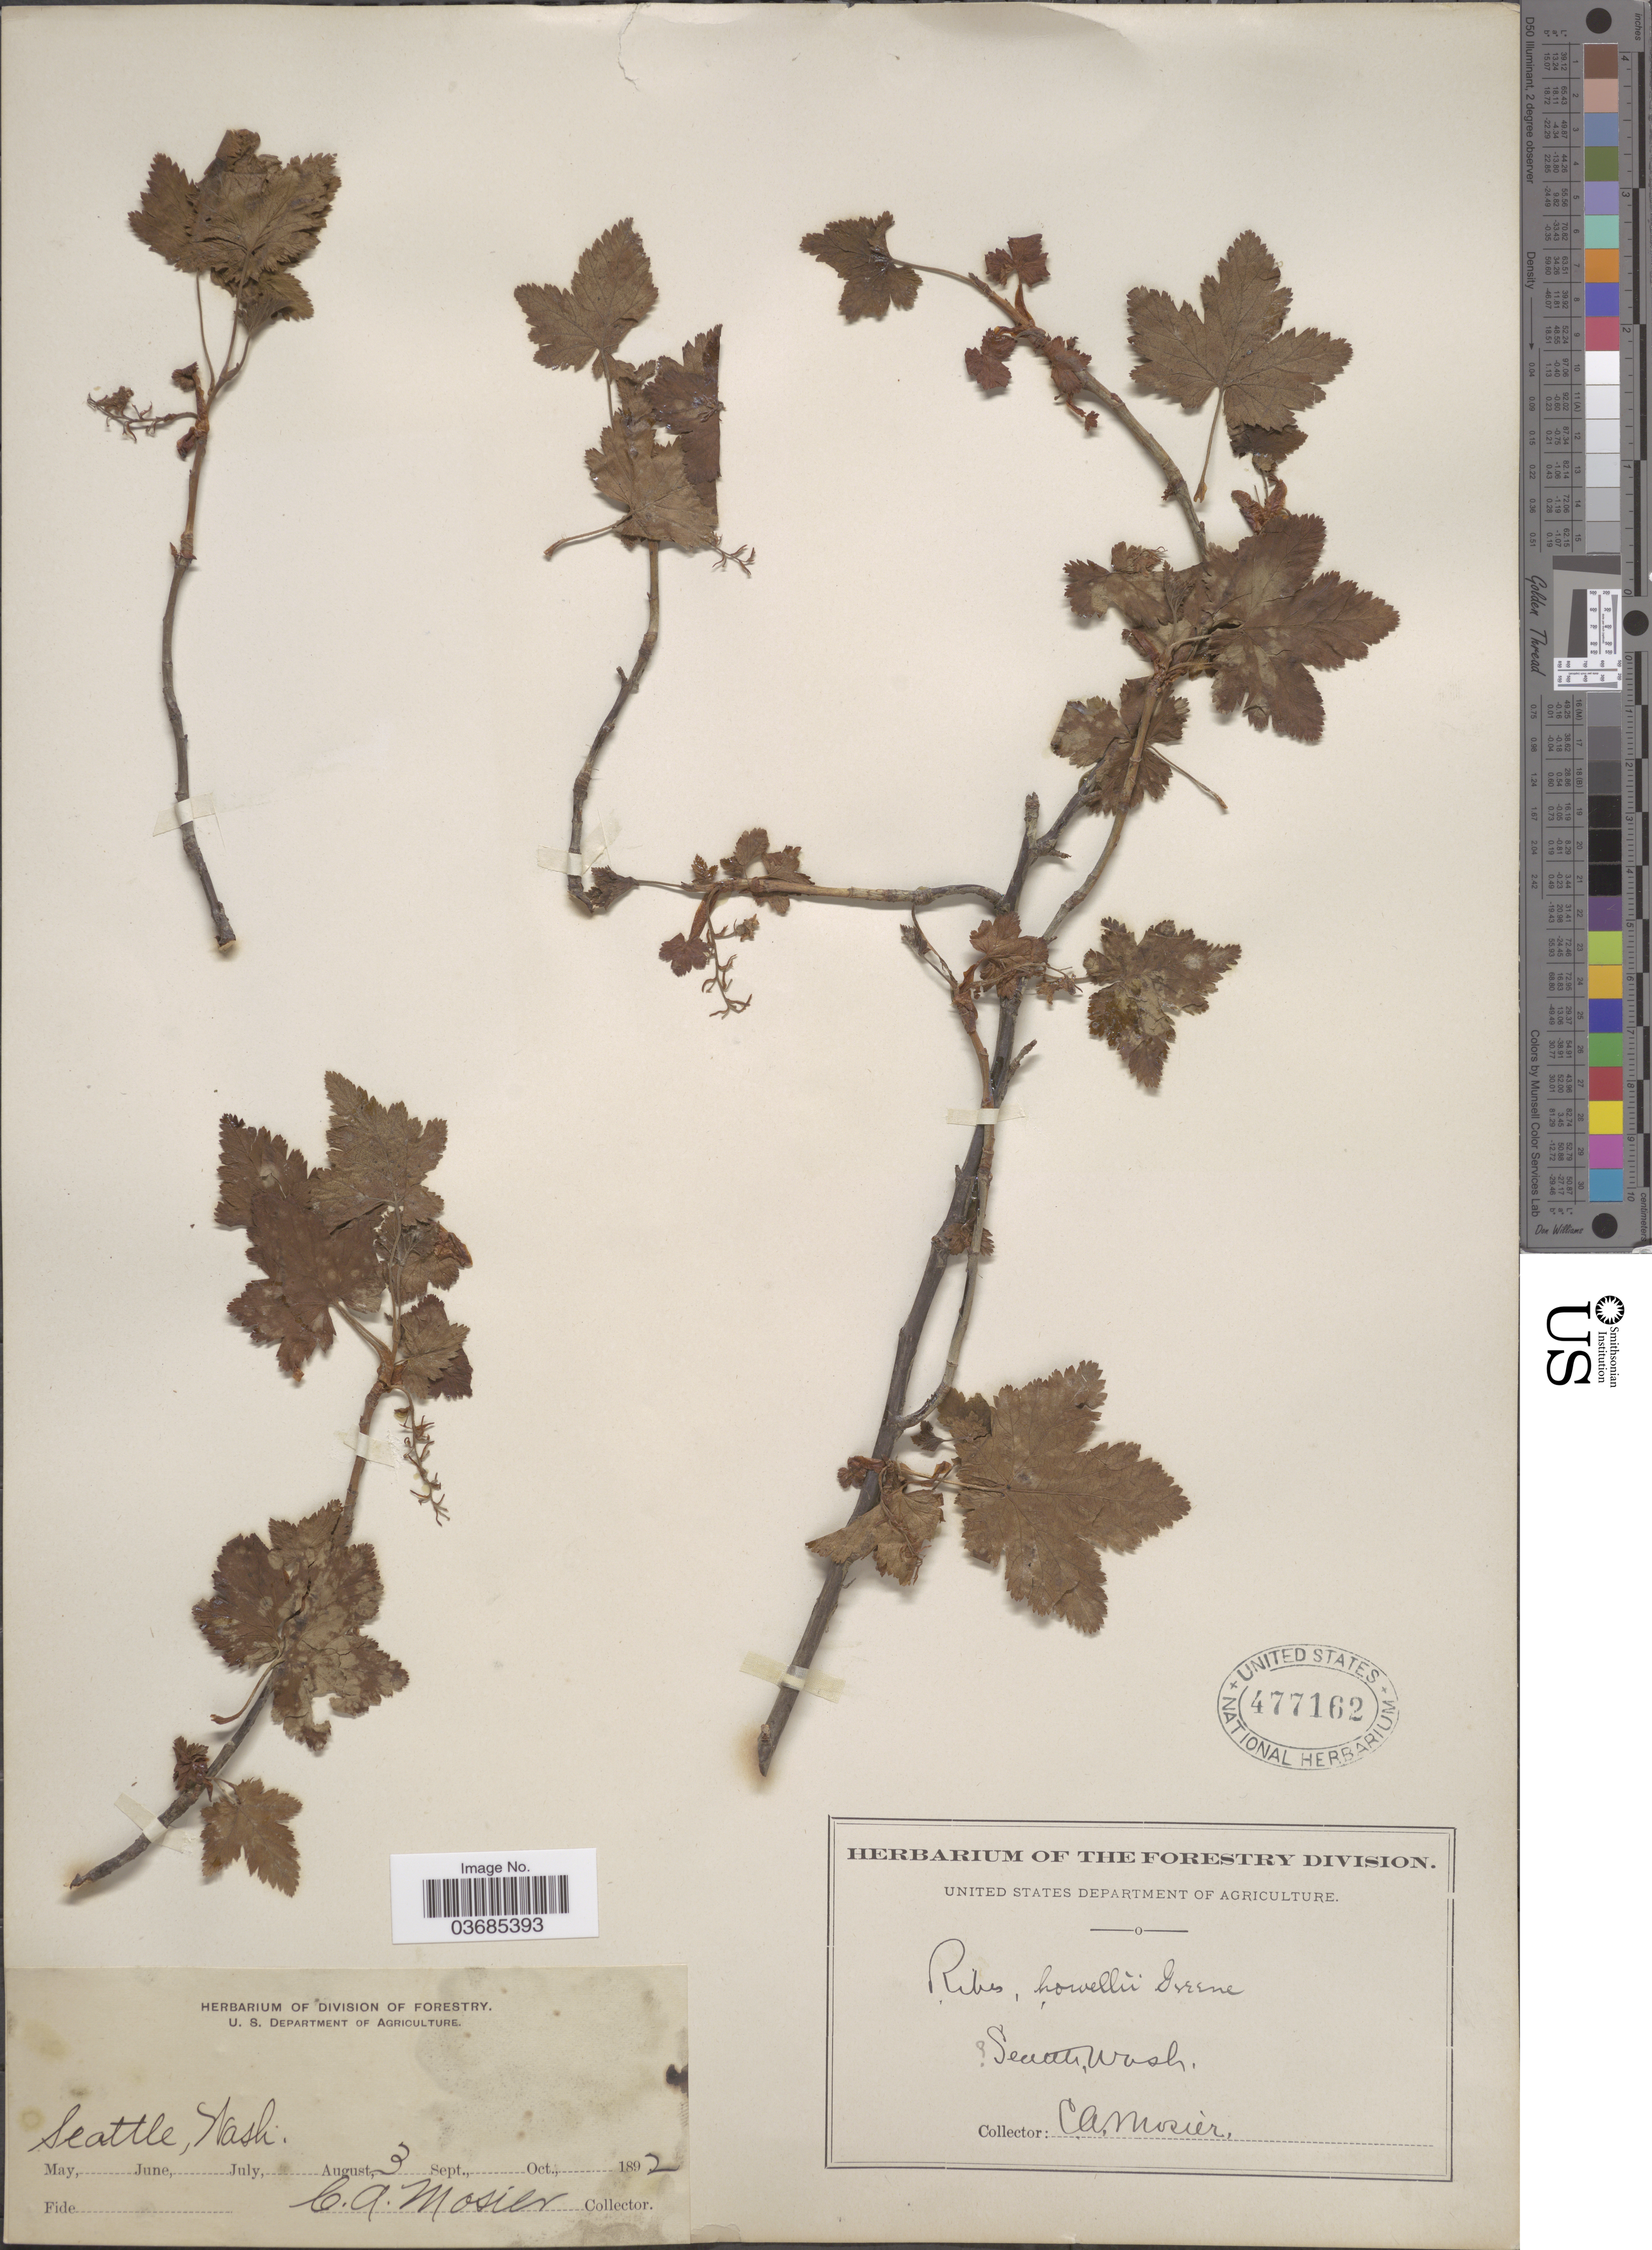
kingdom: Plantae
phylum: Tracheophyta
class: Magnoliopsida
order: Saxifragales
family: Grossulariaceae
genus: Ribes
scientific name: Ribes acerifolium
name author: Howell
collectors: C. A. Mosier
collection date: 1892-09-03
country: United States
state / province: Washington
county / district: King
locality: Seattle.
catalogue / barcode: US 477162